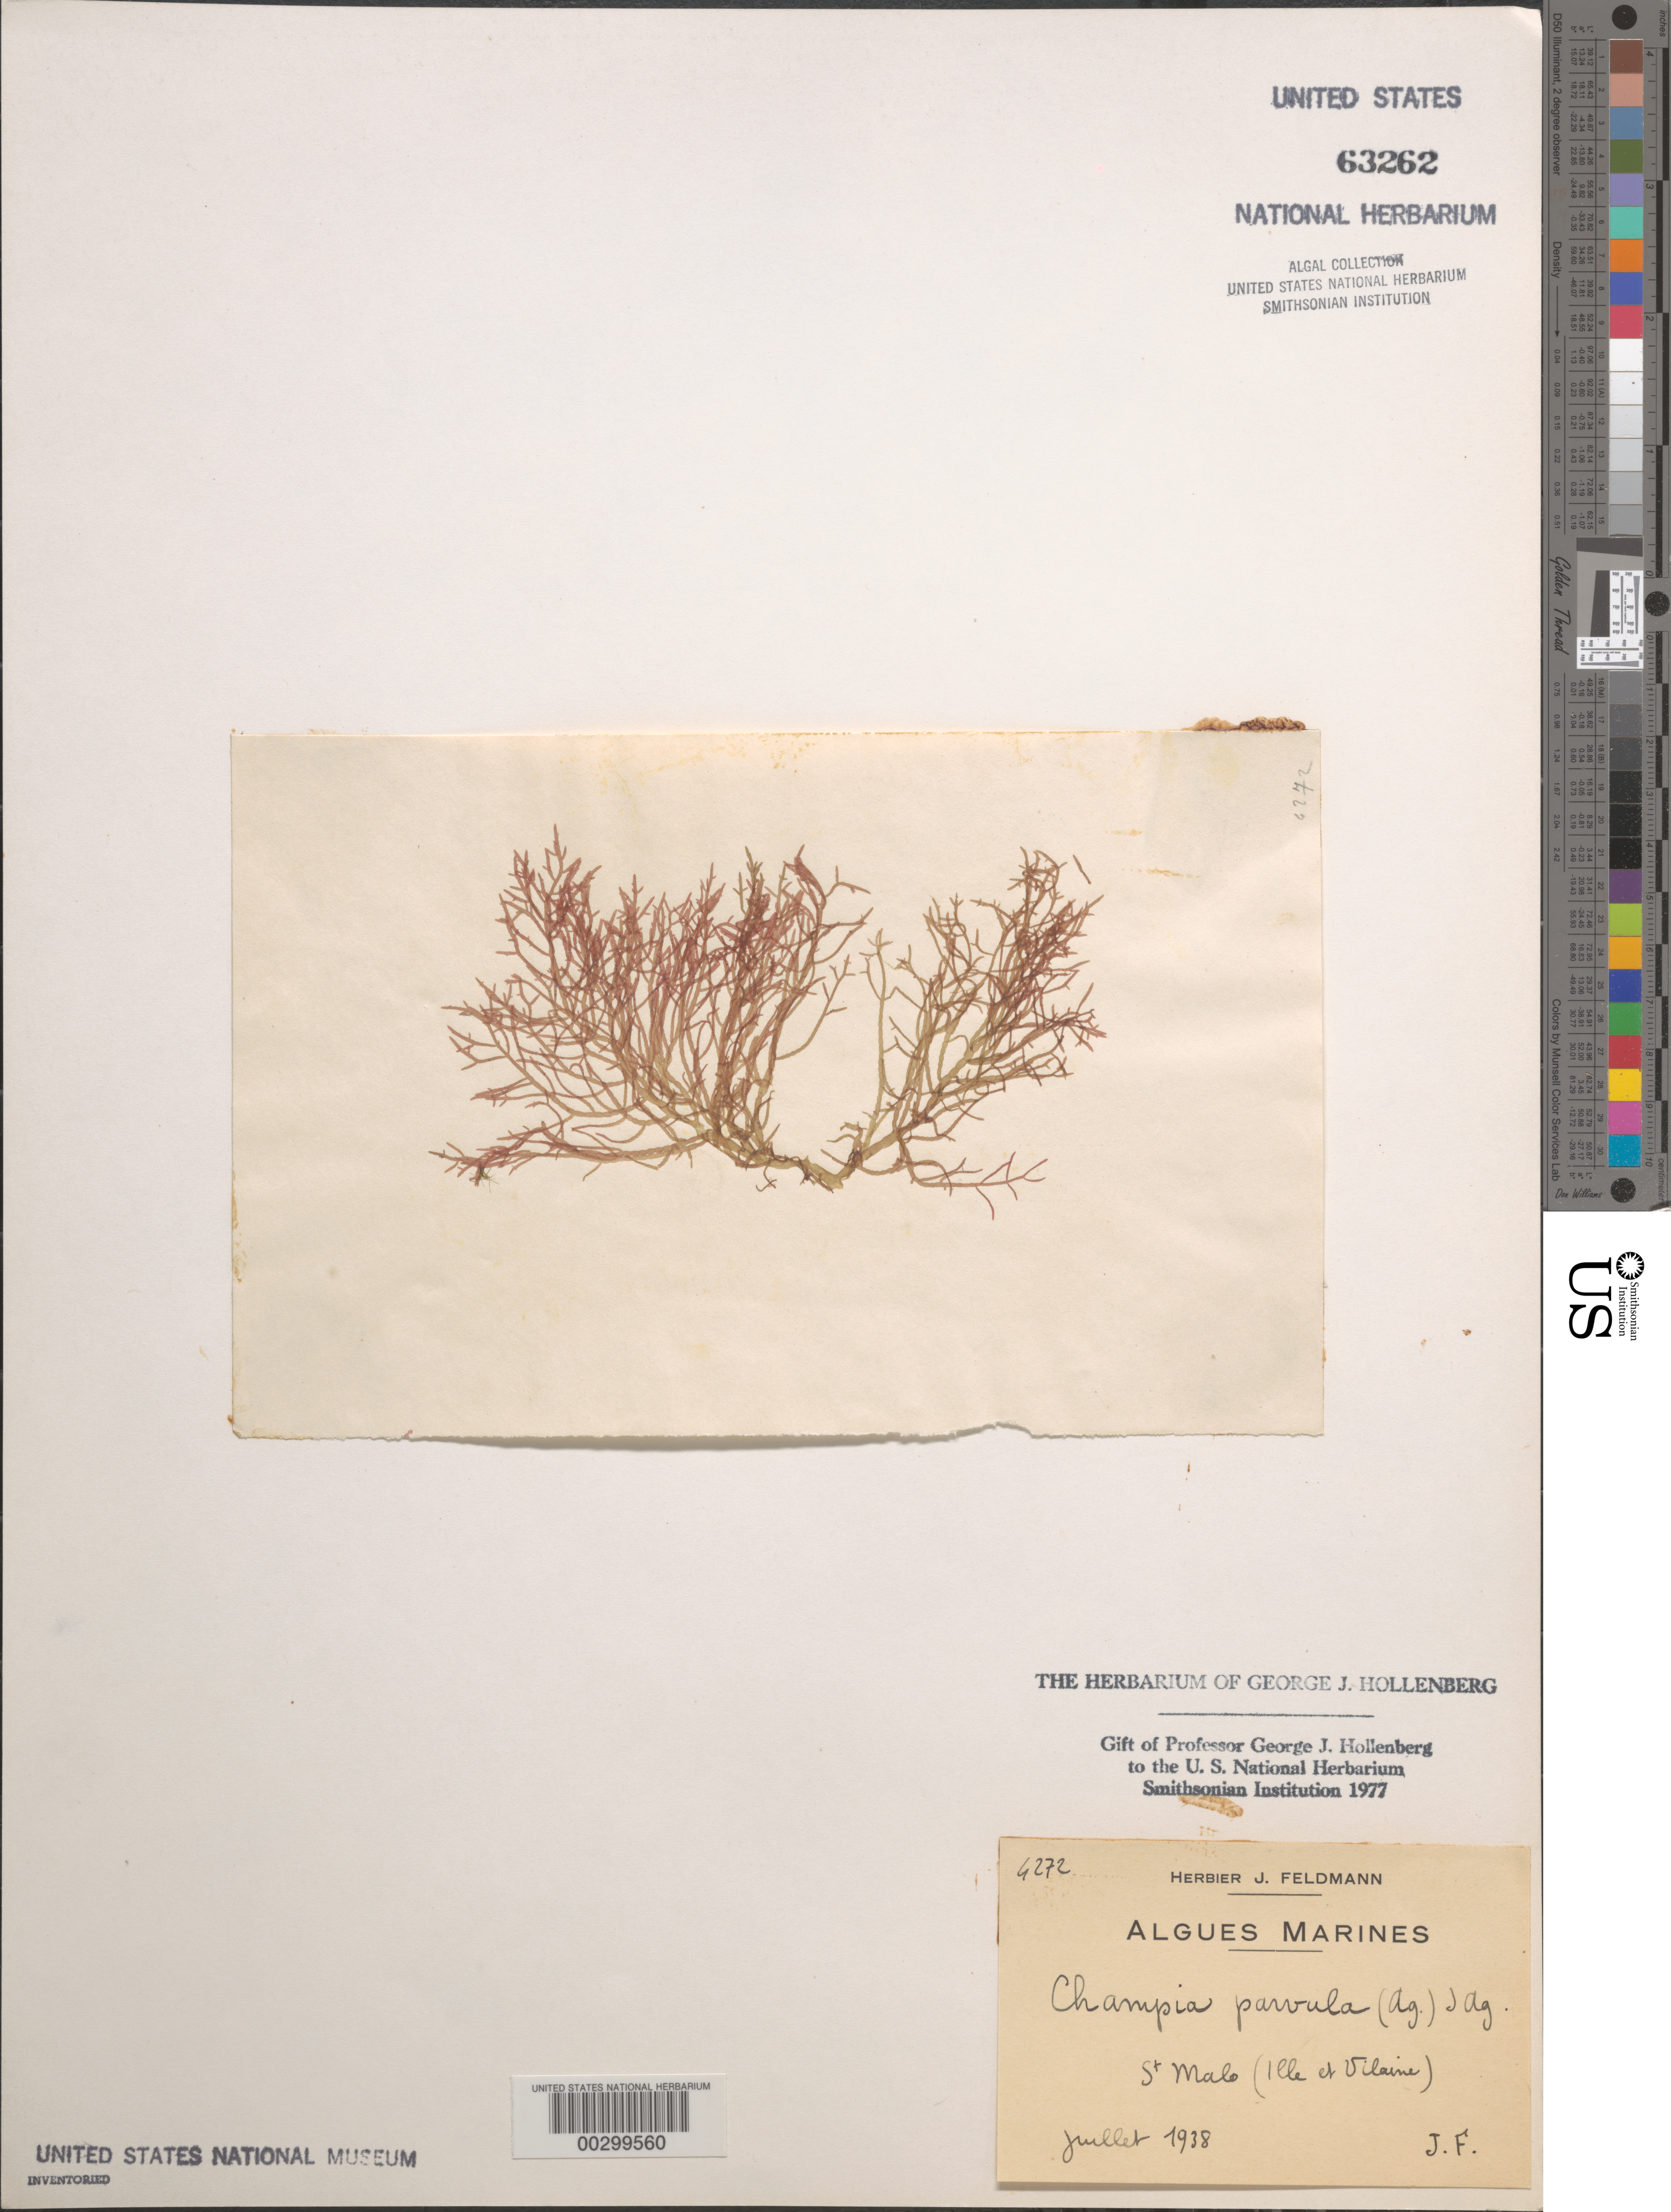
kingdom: Plantae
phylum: Rhodophyta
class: Florideophyceae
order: Rhodymeniales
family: Champiaceae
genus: Champia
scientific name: Champia parvula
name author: (C. Agardh) Harv.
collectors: J. Feldmann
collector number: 4272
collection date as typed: Jul 1938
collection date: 1938-07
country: France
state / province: Bretagne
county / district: Ille-et-Vilaine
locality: St. Malo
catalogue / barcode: US 63262